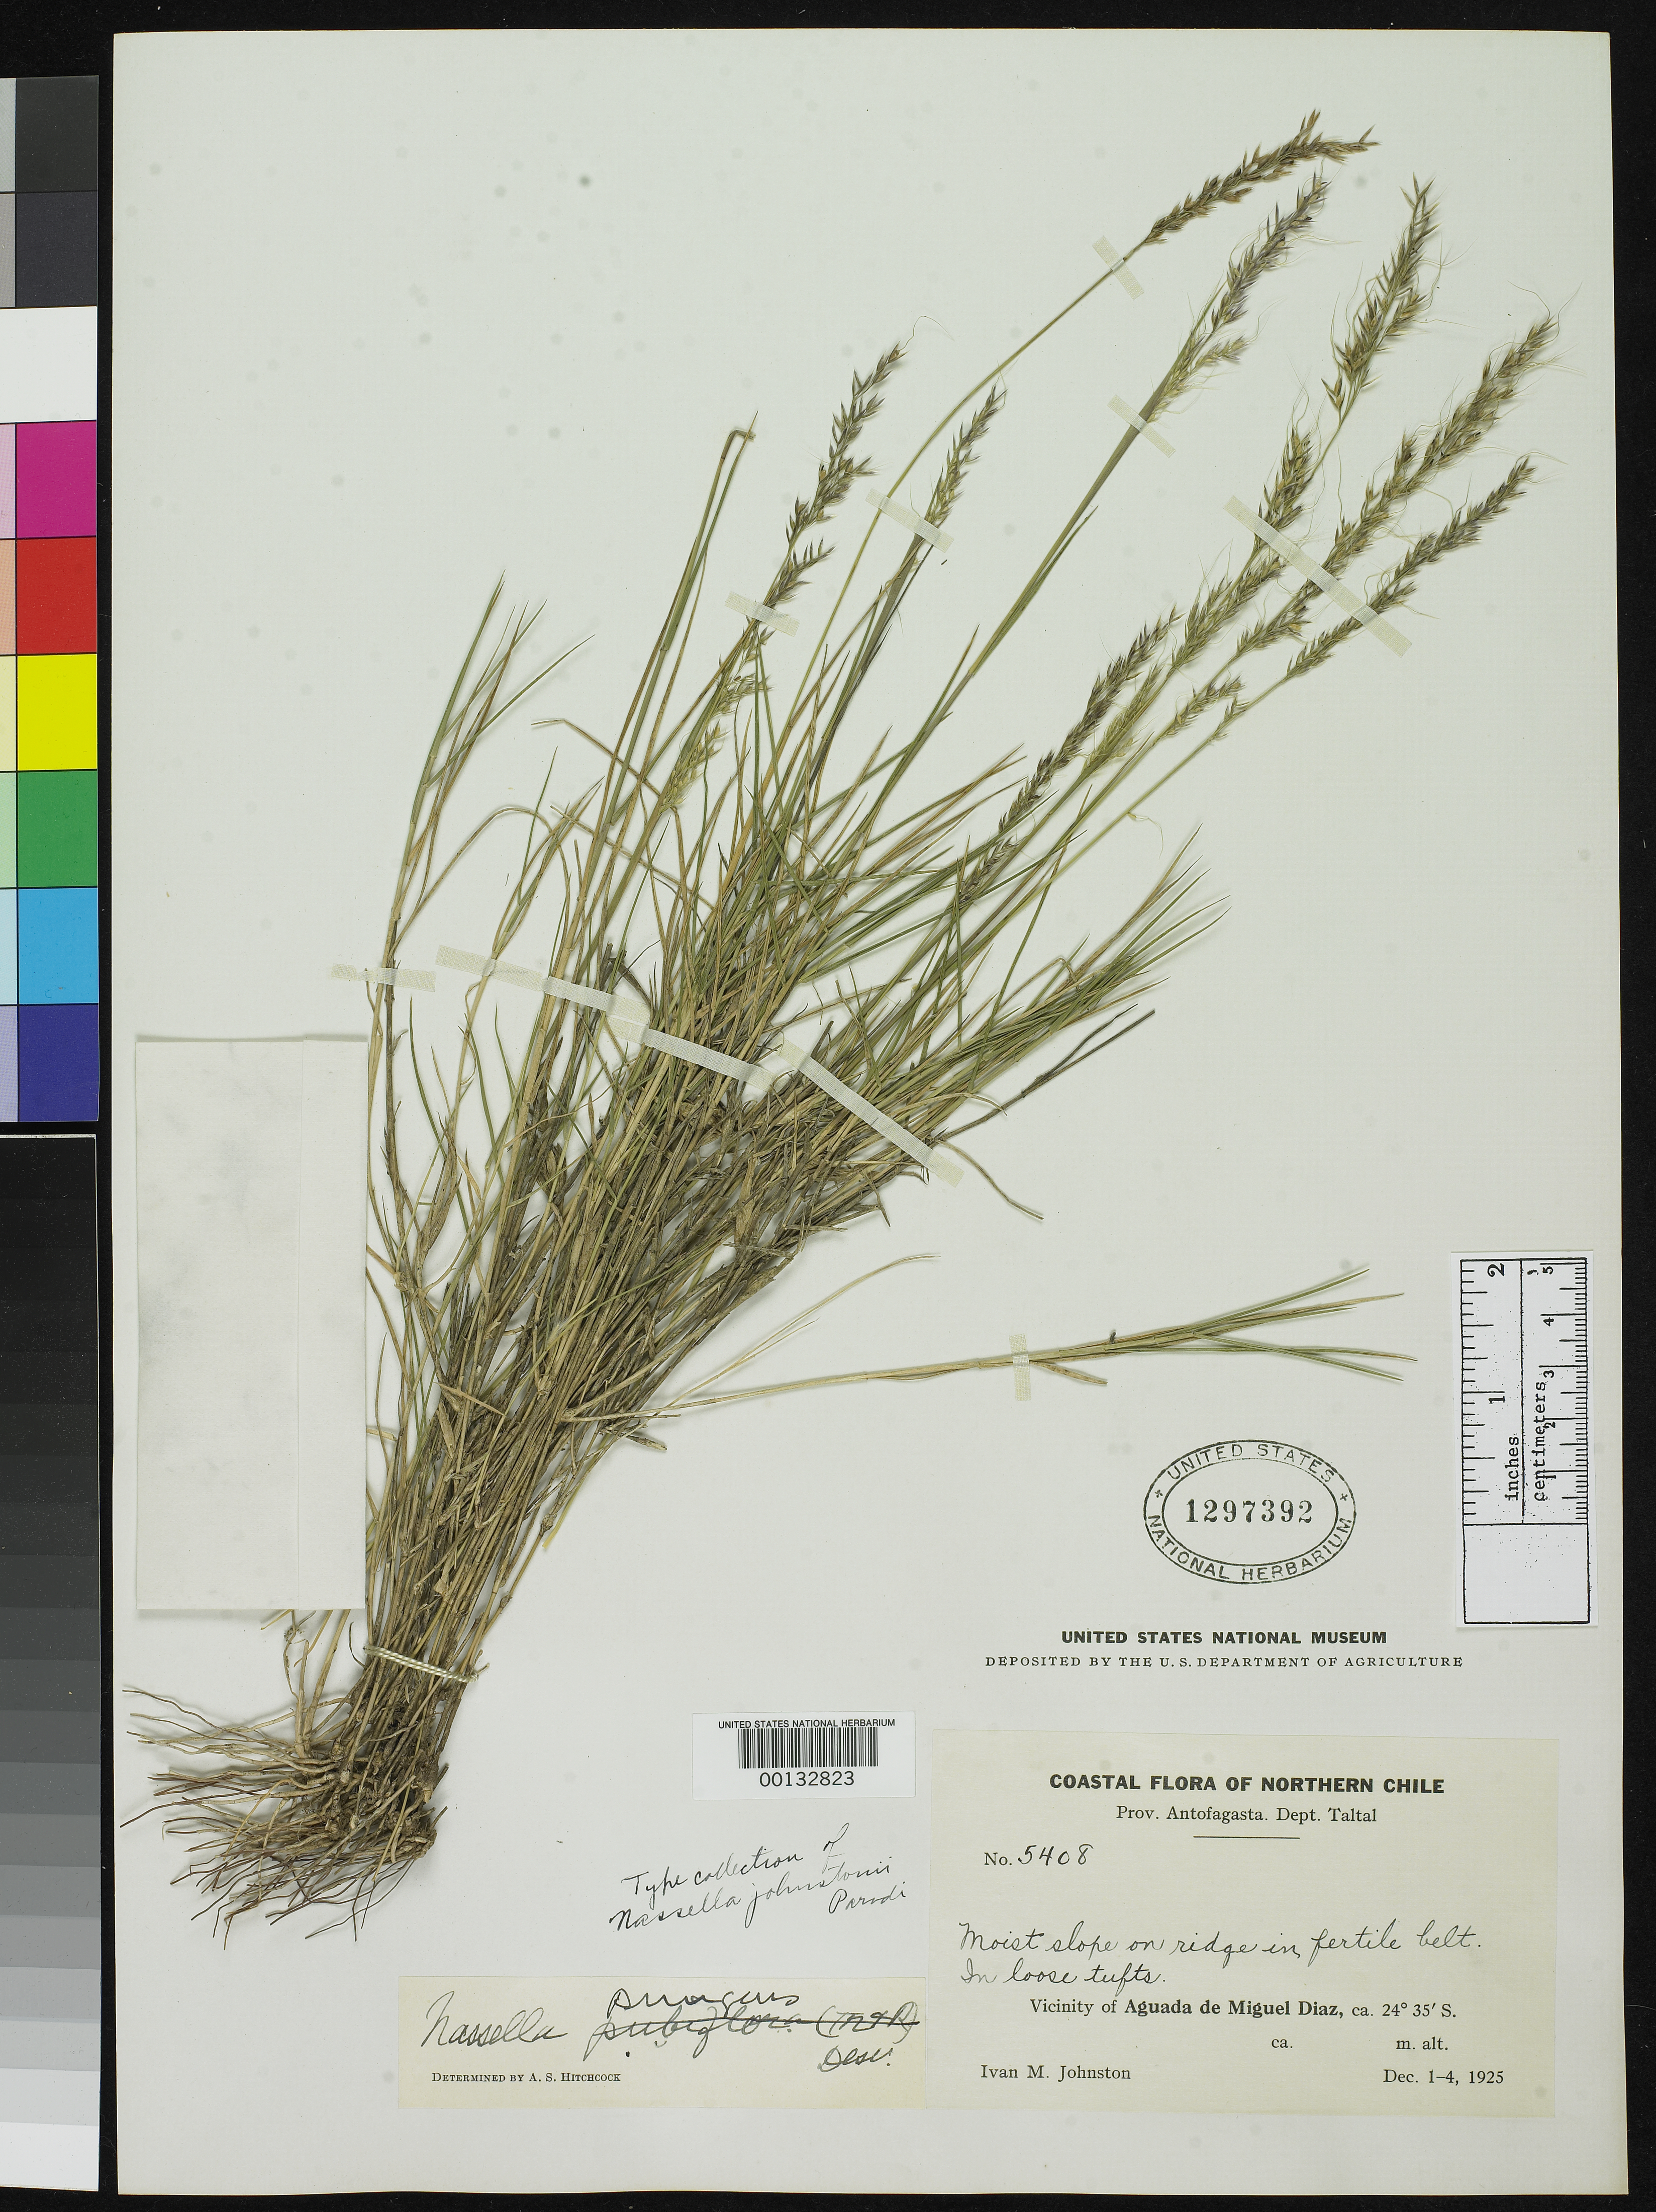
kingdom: Plantae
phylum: Tracheophyta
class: Liliopsida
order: Poales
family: Poaceae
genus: Nassella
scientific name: Nassella johnstonii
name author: Parodi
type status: Isotype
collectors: I.M. Johnston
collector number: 5408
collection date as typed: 01 Dec 1925 to 04 Dec 1925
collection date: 1925-12-01/1925-12-04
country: Chile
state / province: Antofagasta (II)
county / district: Taltal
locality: Vicinity of Aguada de Miguel Diaz.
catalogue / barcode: US 1297392